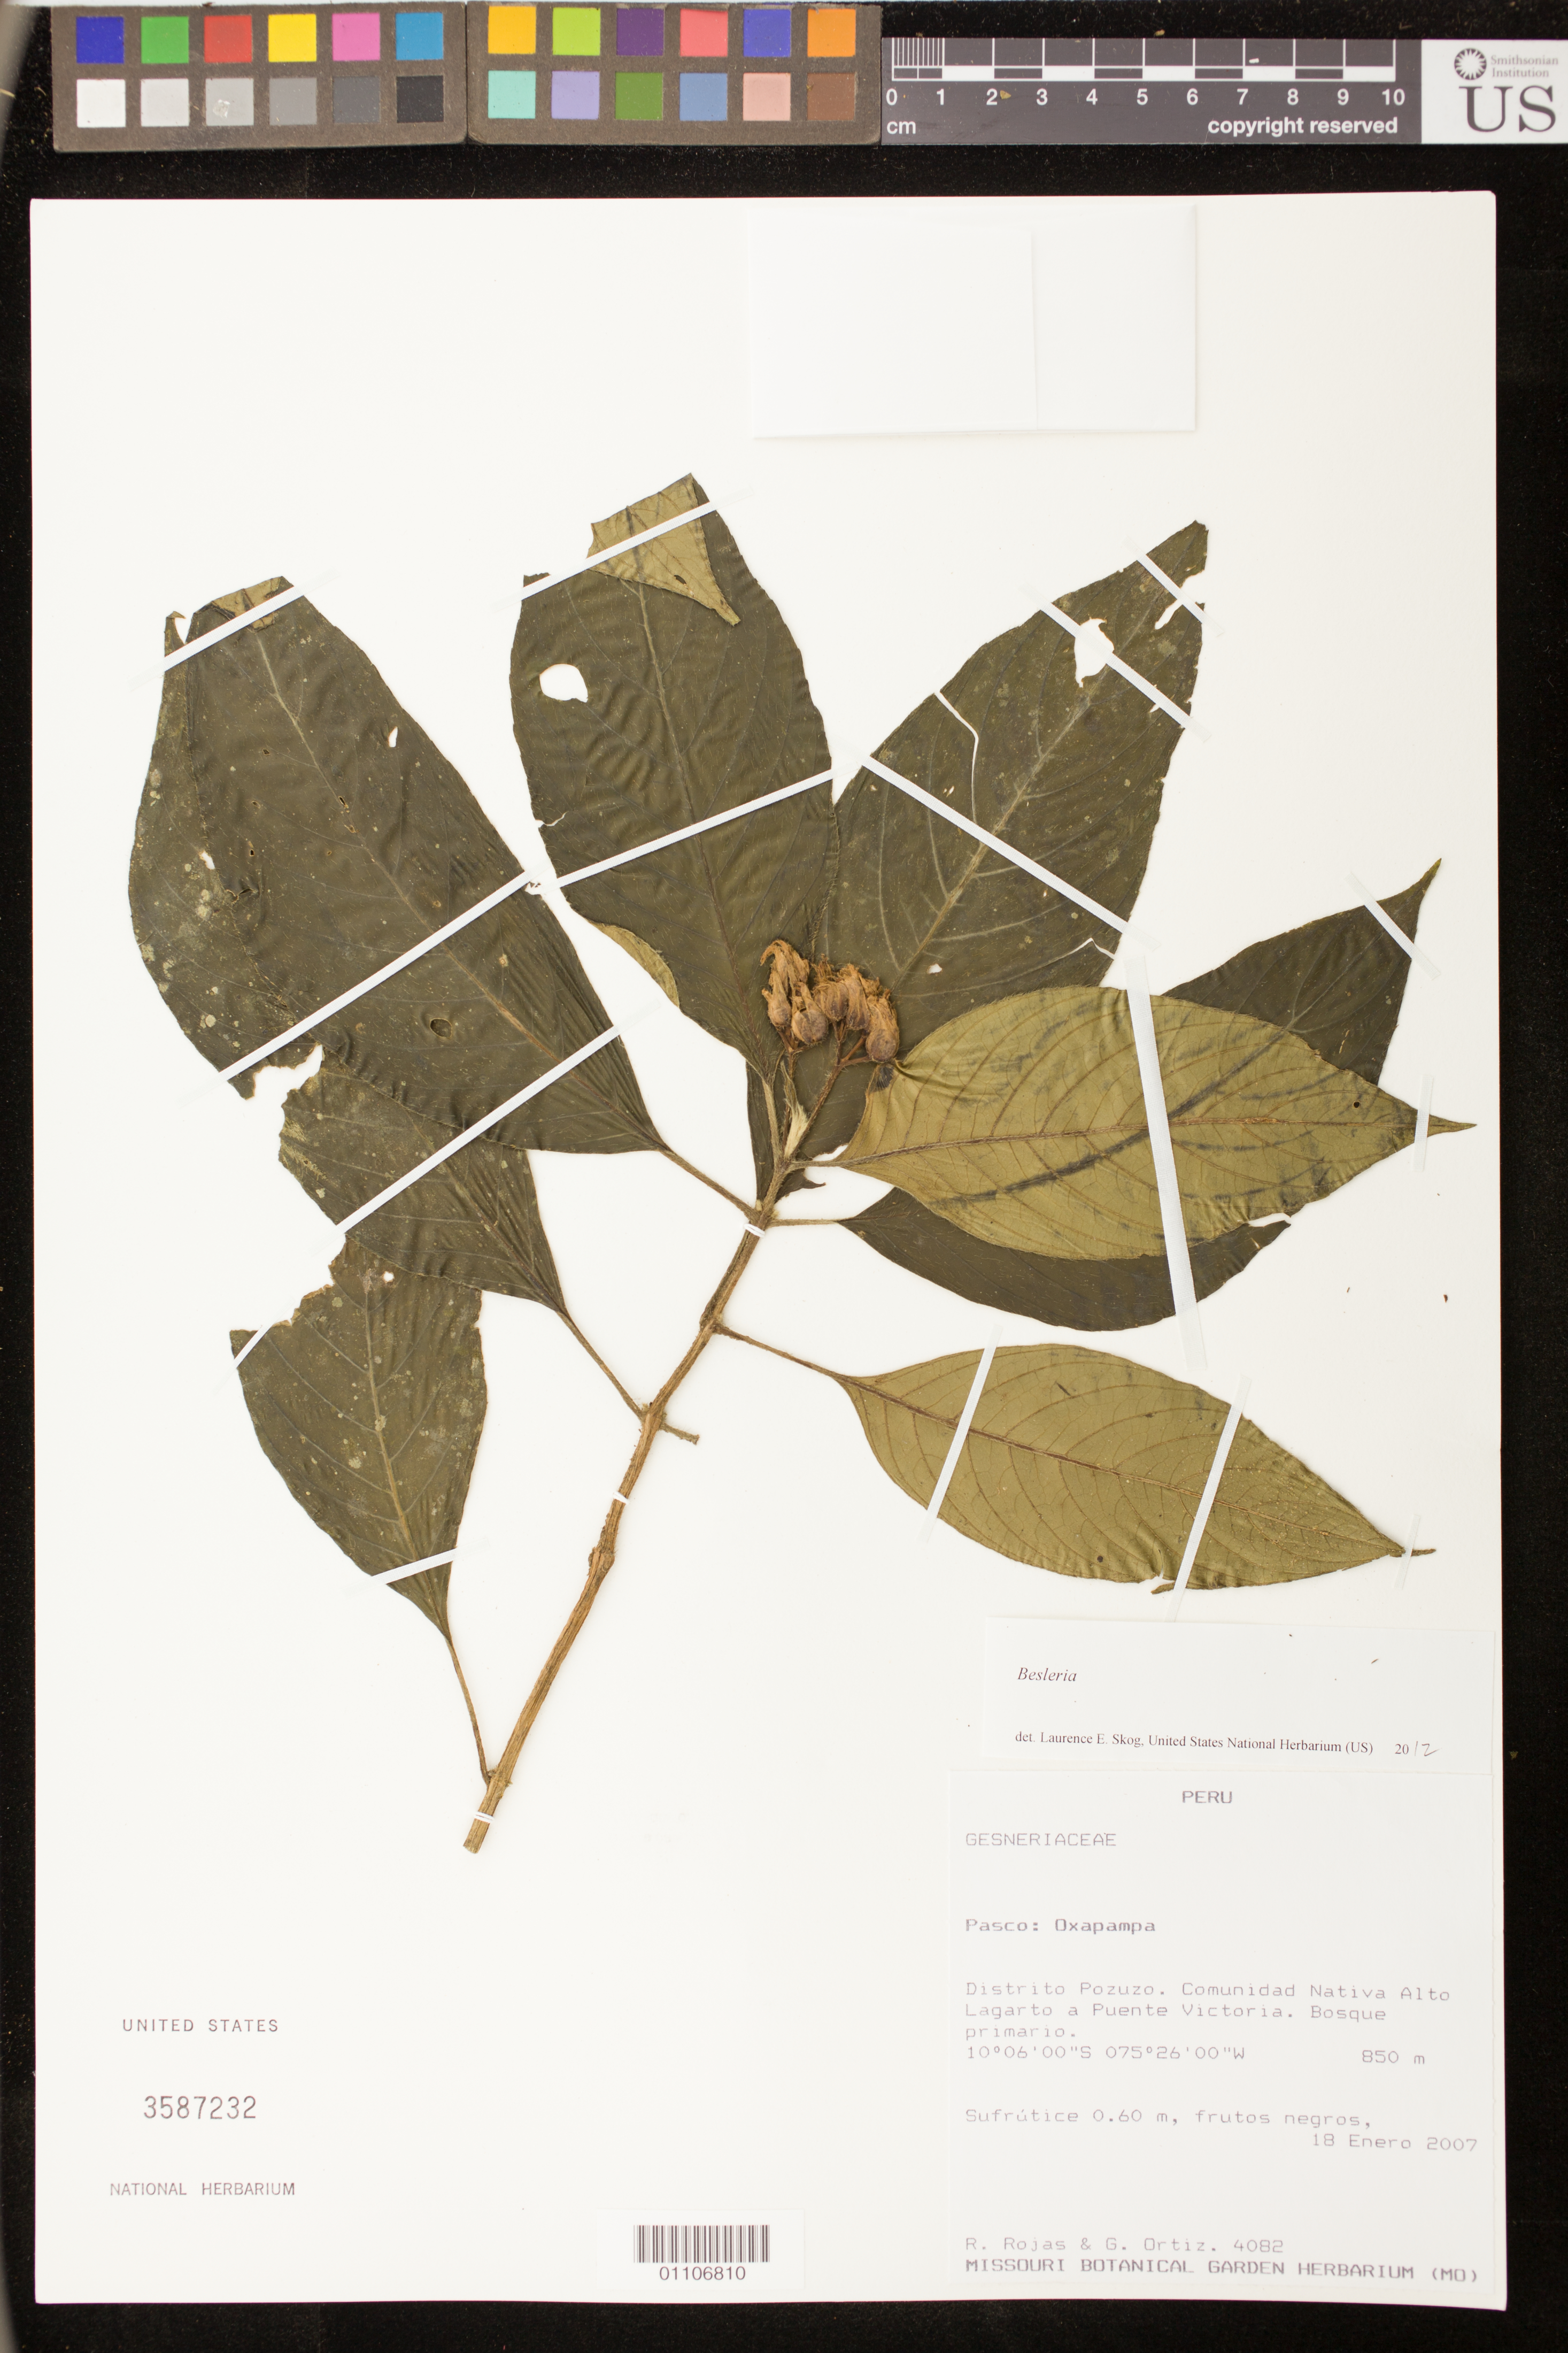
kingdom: Plantae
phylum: Tracheophyta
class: Magnoliopsida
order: Lamiales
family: Gesneriaceae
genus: Besleria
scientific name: Besleria sp.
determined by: Skog, Laurence E.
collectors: R. Rojas & G. Ortiz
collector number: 4082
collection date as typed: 18 Jan 2007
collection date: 2007-01-18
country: Peru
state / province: Pasco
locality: Distrito Pozuzo. Comunidad Nativa Alto Lagarto a Puente Victoria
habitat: Bosque primario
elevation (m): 850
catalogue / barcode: US 3587232